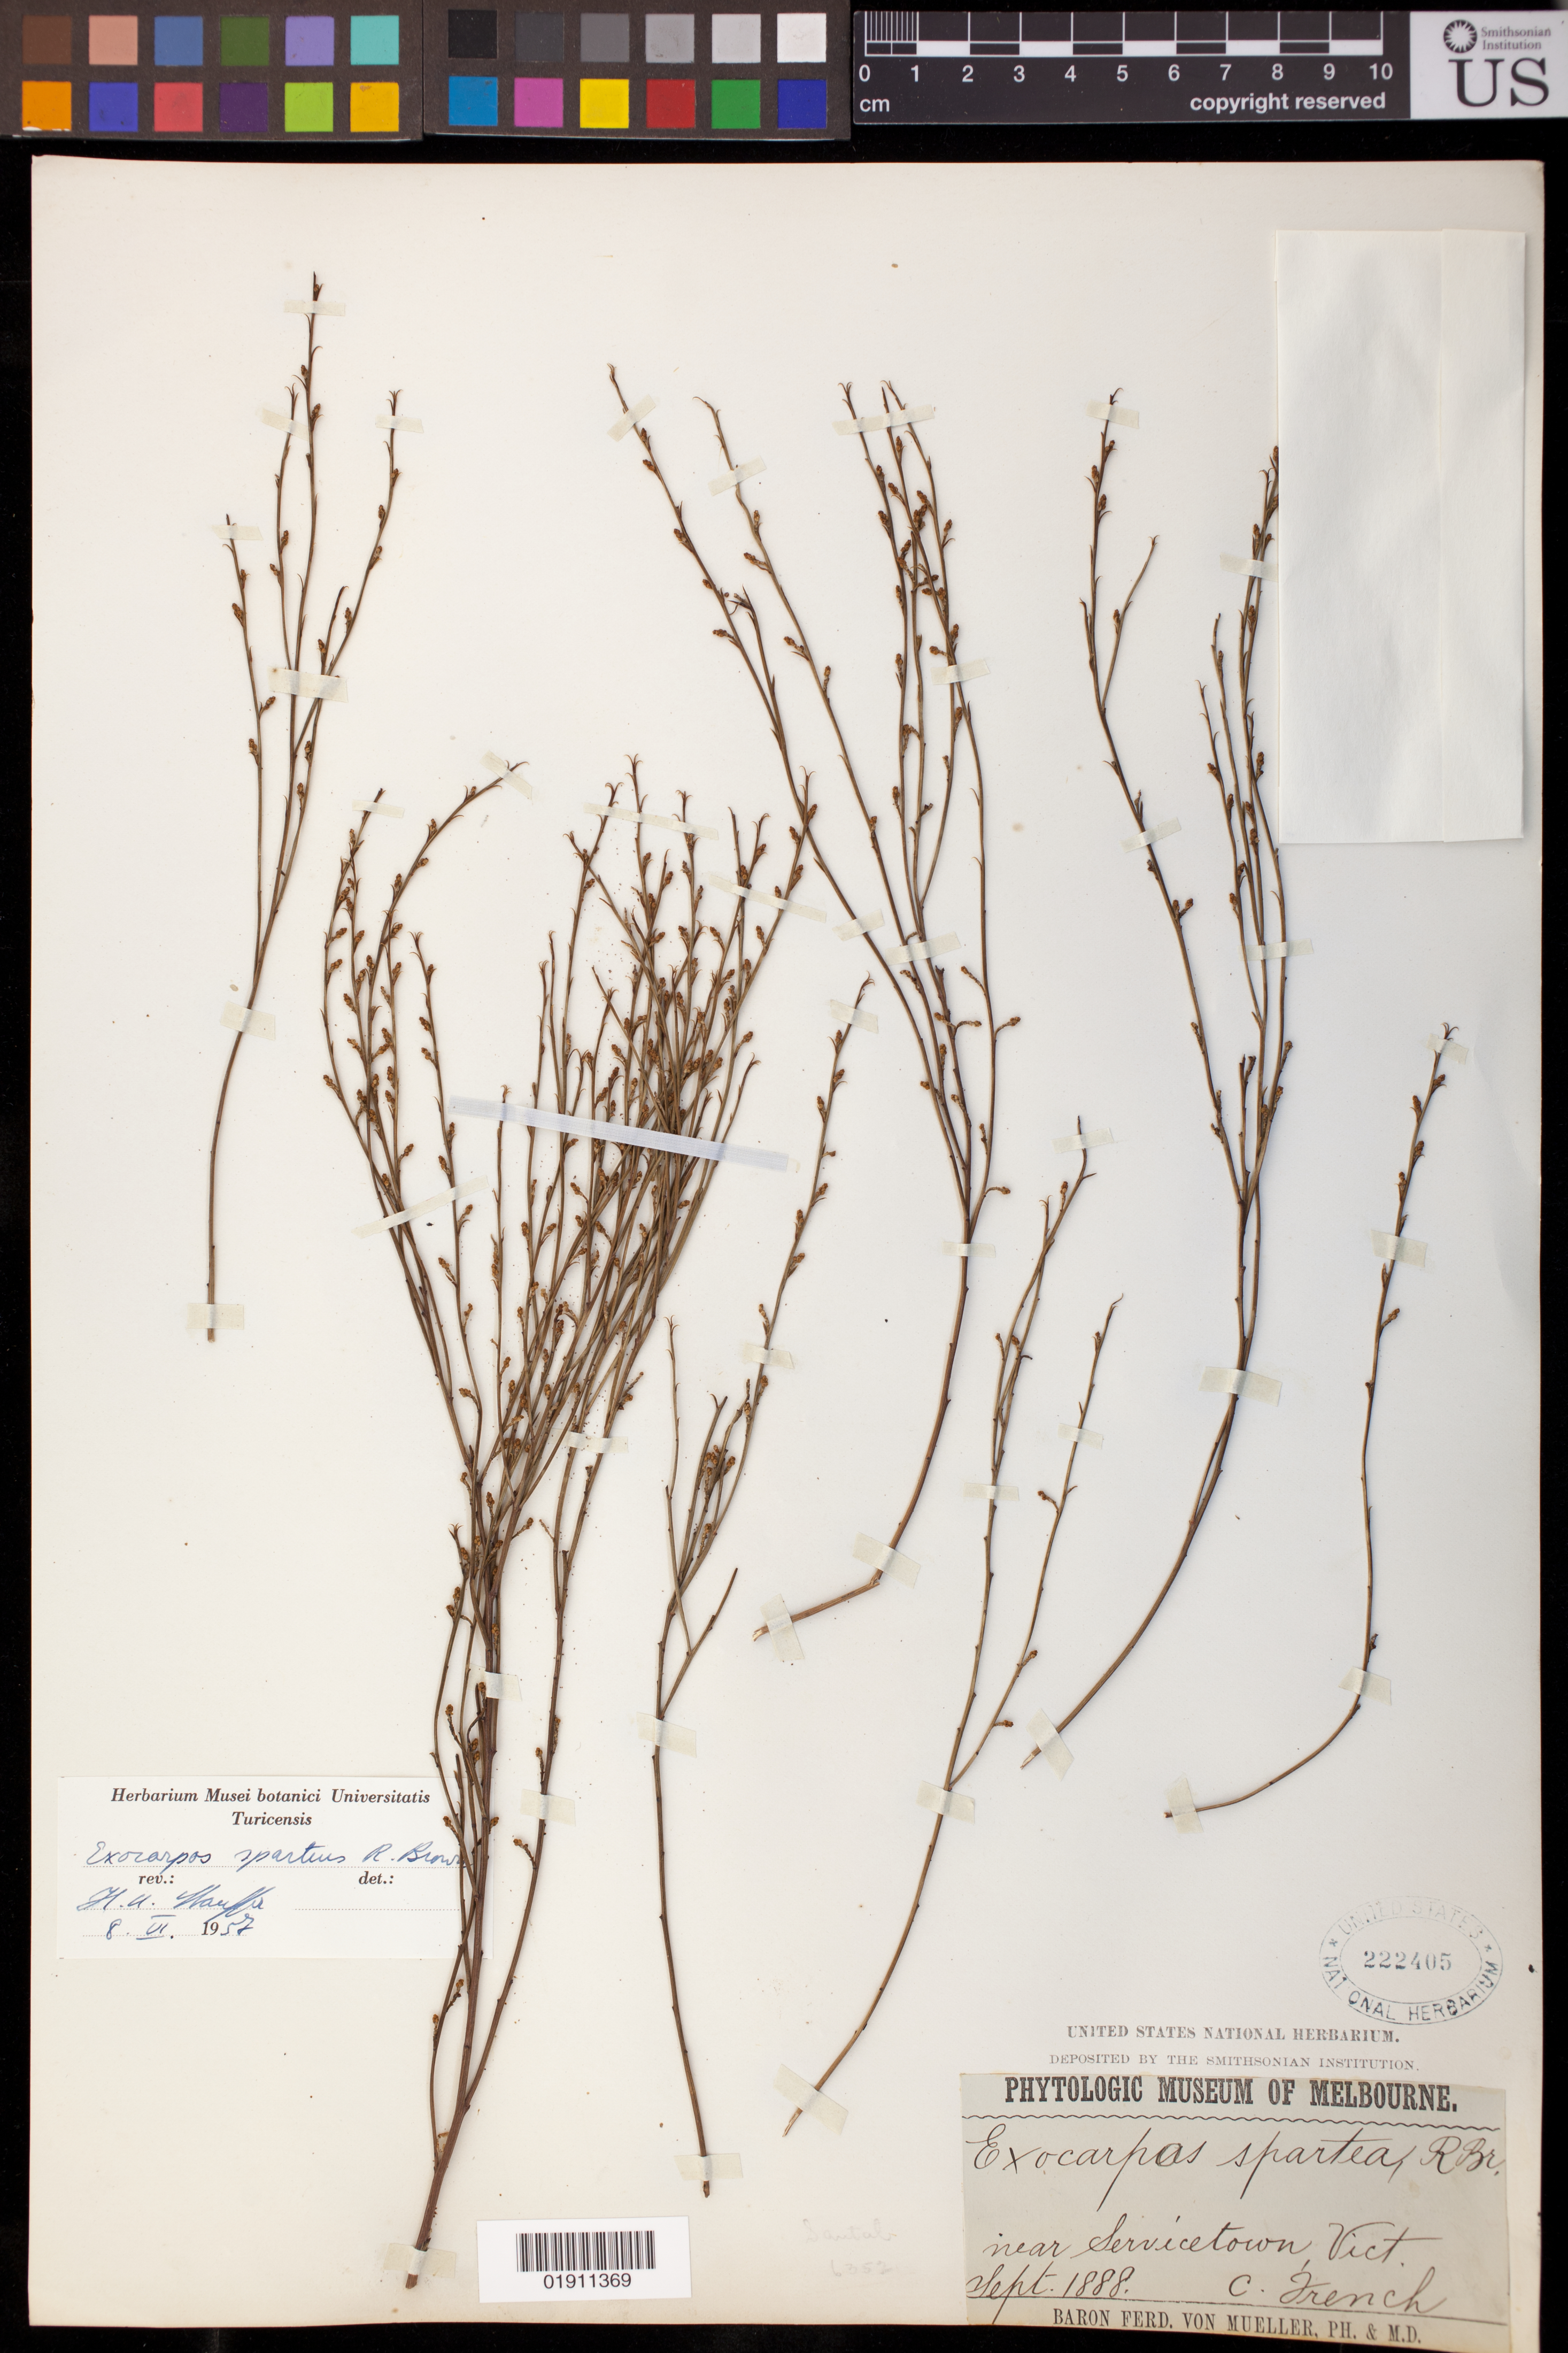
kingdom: Plantae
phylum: Tracheophyta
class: Magnoliopsida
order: Santalales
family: Santalaceae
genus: Exocarpos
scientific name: Exocarpos sparteus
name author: R. Br.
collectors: C. French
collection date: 1888-09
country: Australia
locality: Serviceton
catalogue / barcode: US 222405